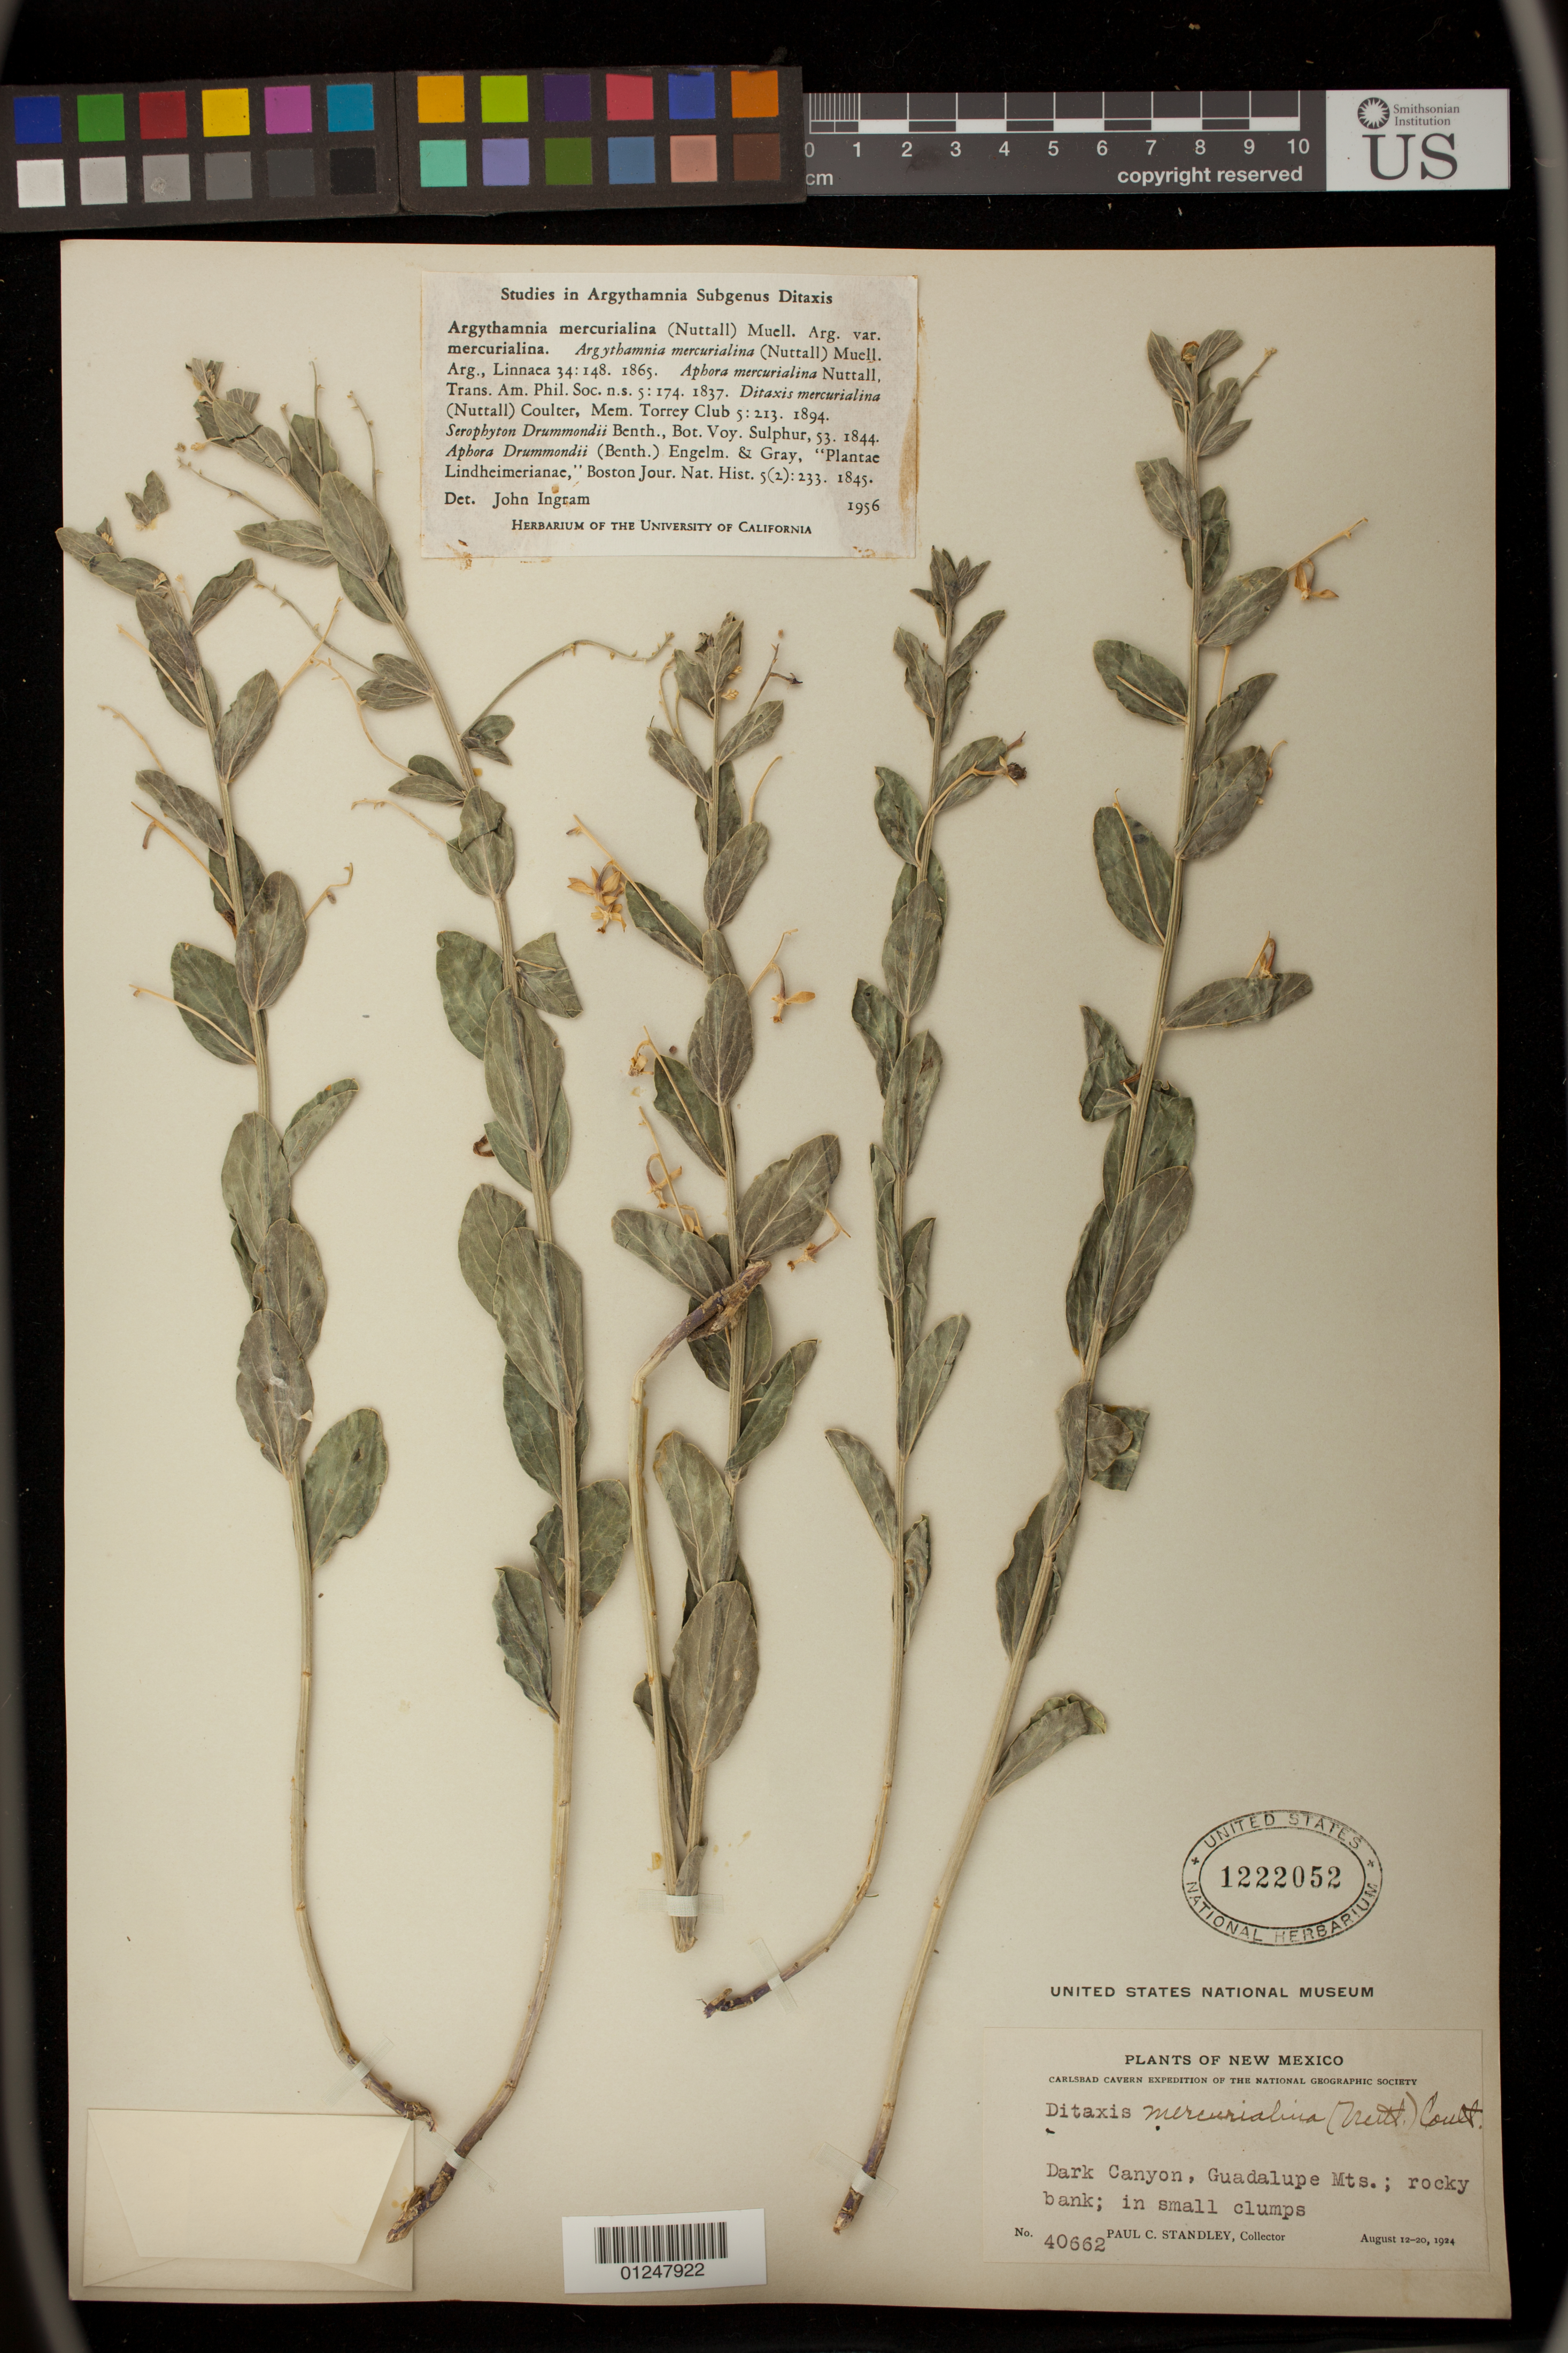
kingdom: Plantae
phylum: Tracheophyta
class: Magnoliopsida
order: Malpighiales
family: Euphorbiaceae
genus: Argythamnia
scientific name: Argythamnia mercurialina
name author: (Nutt.) Müll. Arg.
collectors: P. C. Standley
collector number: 40662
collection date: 1924-08-12/1924-08-20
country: United States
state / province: New Mexico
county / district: Hidalgo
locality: Dark Canyon, Guadalupe Mts.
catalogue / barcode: US 1222052